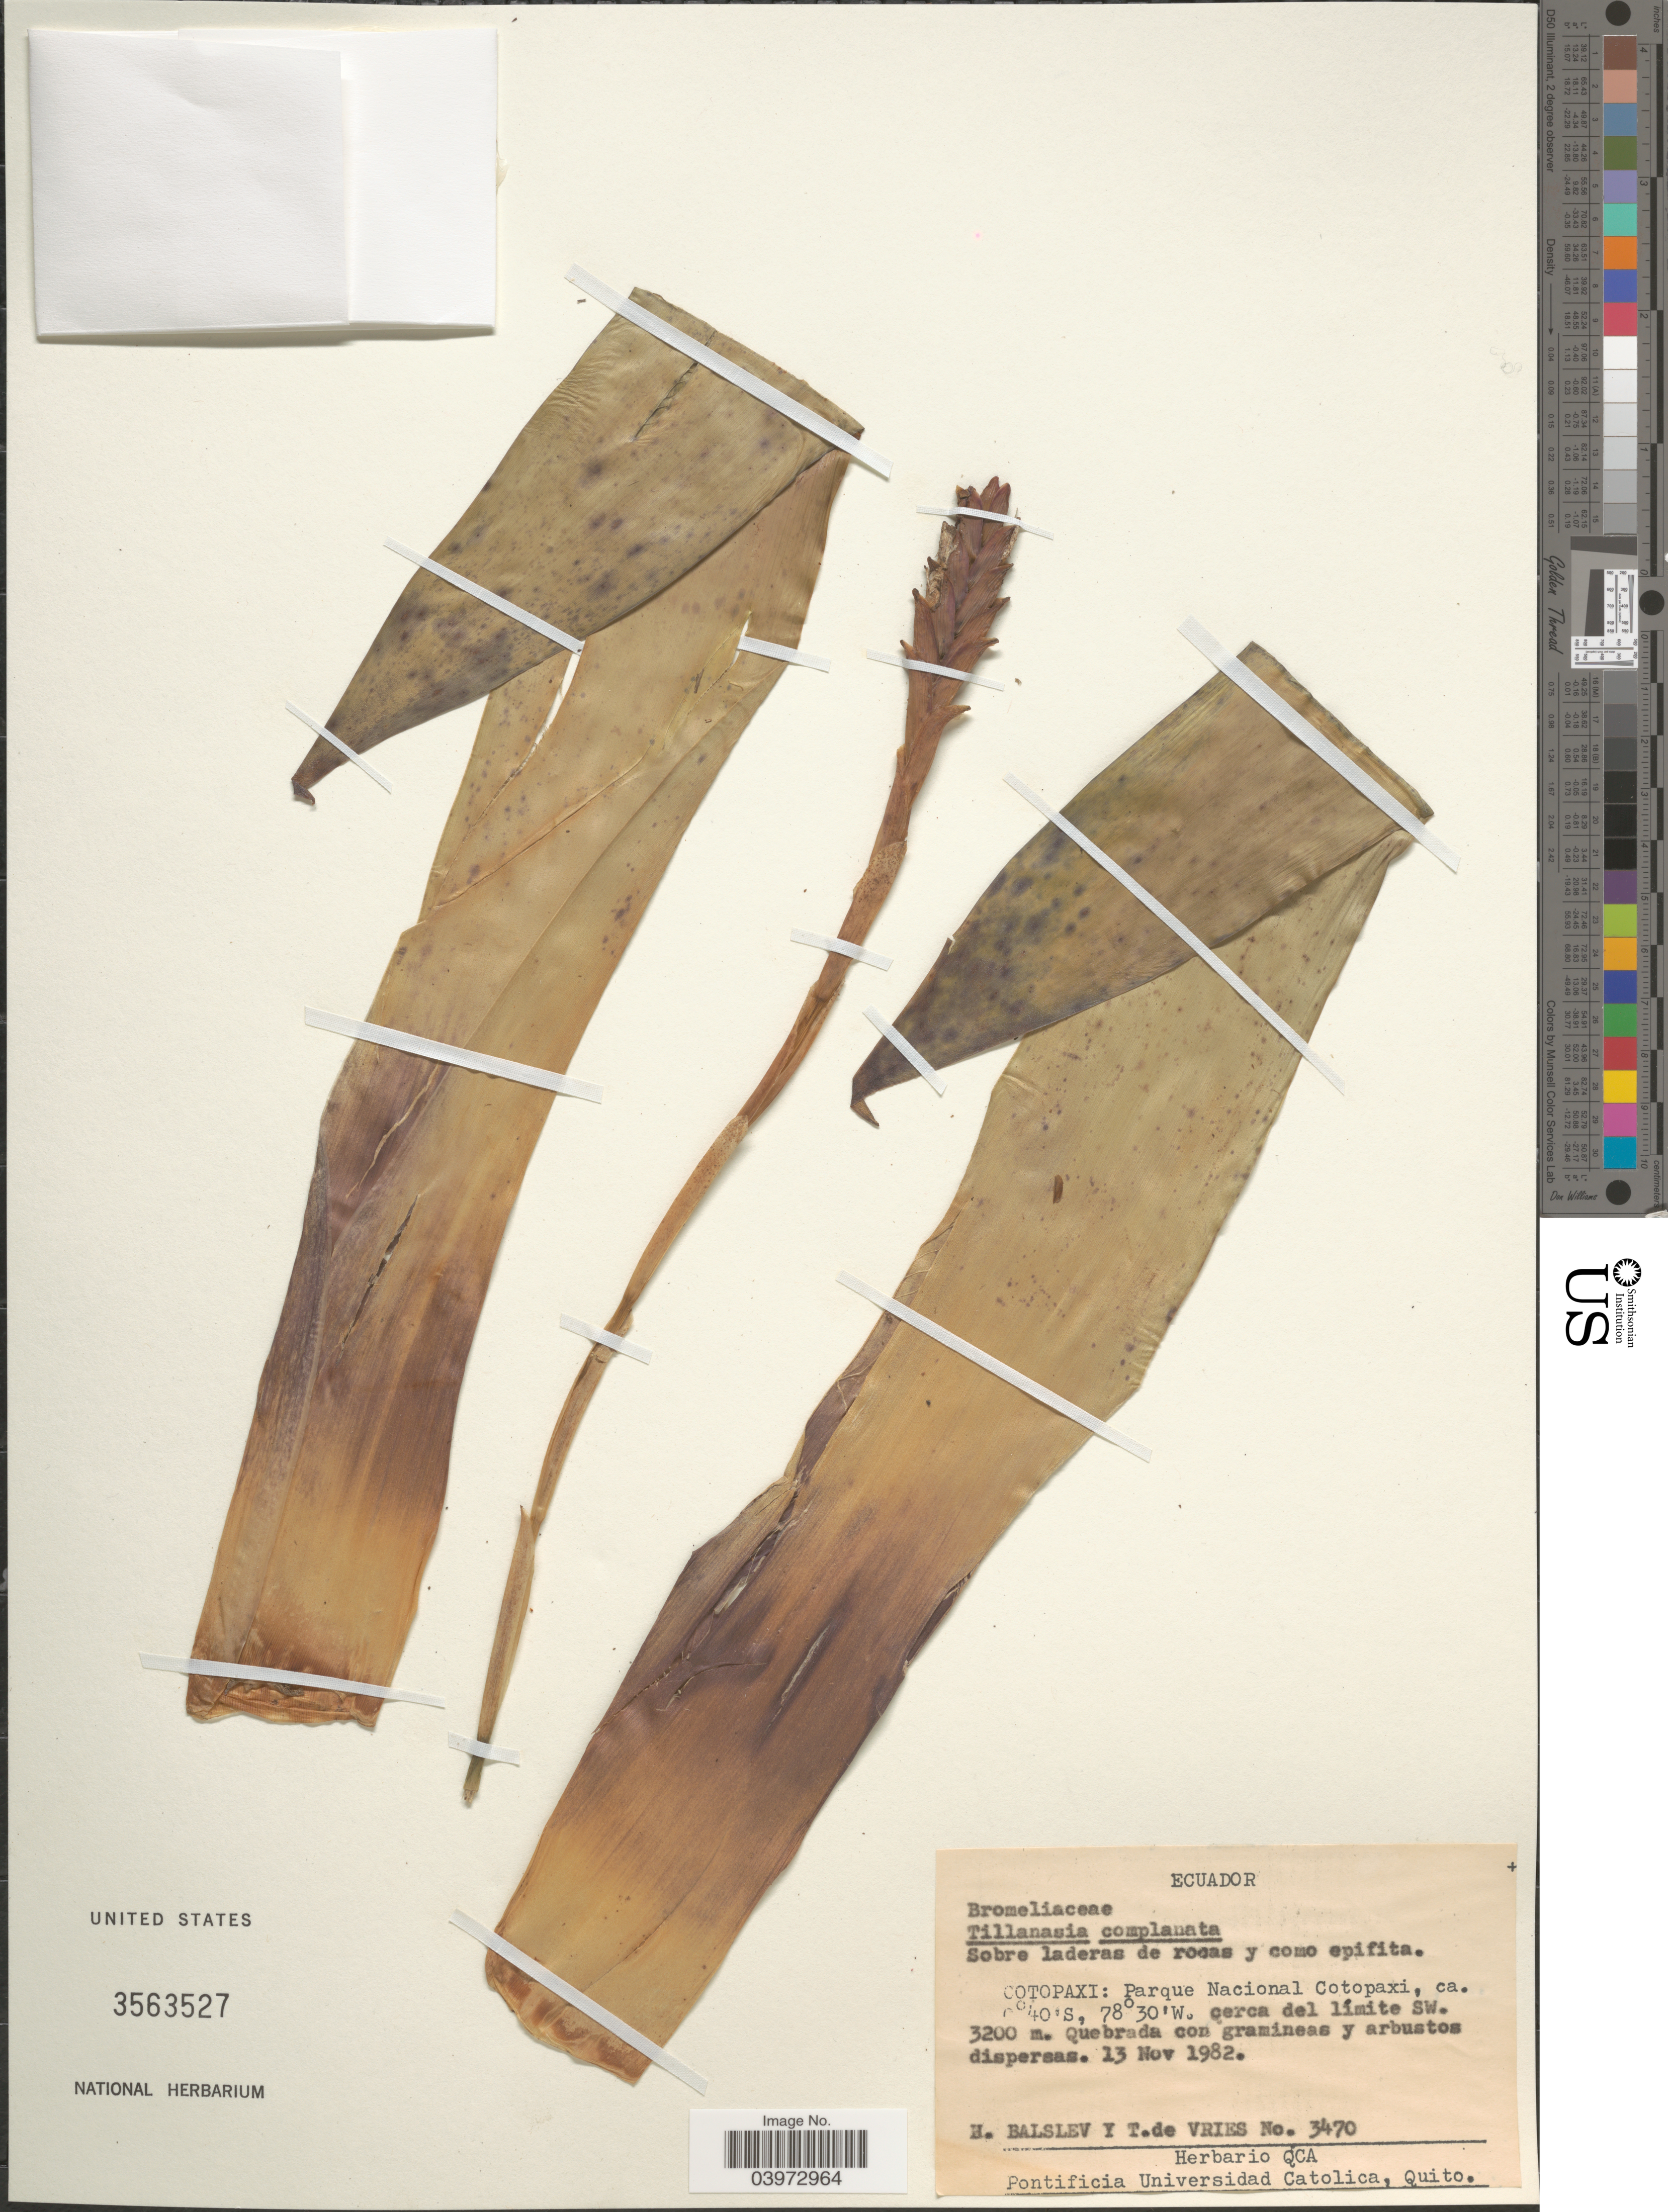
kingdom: Plantae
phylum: Tracheophyta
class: Liliopsida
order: Poales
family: Bromeliaceae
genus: Tillandsia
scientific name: Tillandsia complanata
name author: Benth.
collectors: H. Balslev & T. de Vries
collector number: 3470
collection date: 1982-11-13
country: Ecuador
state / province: Cotopaxi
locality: Parque Nacional Cotopaxi, cerca del límite SW.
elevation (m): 3200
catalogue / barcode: US 3563527